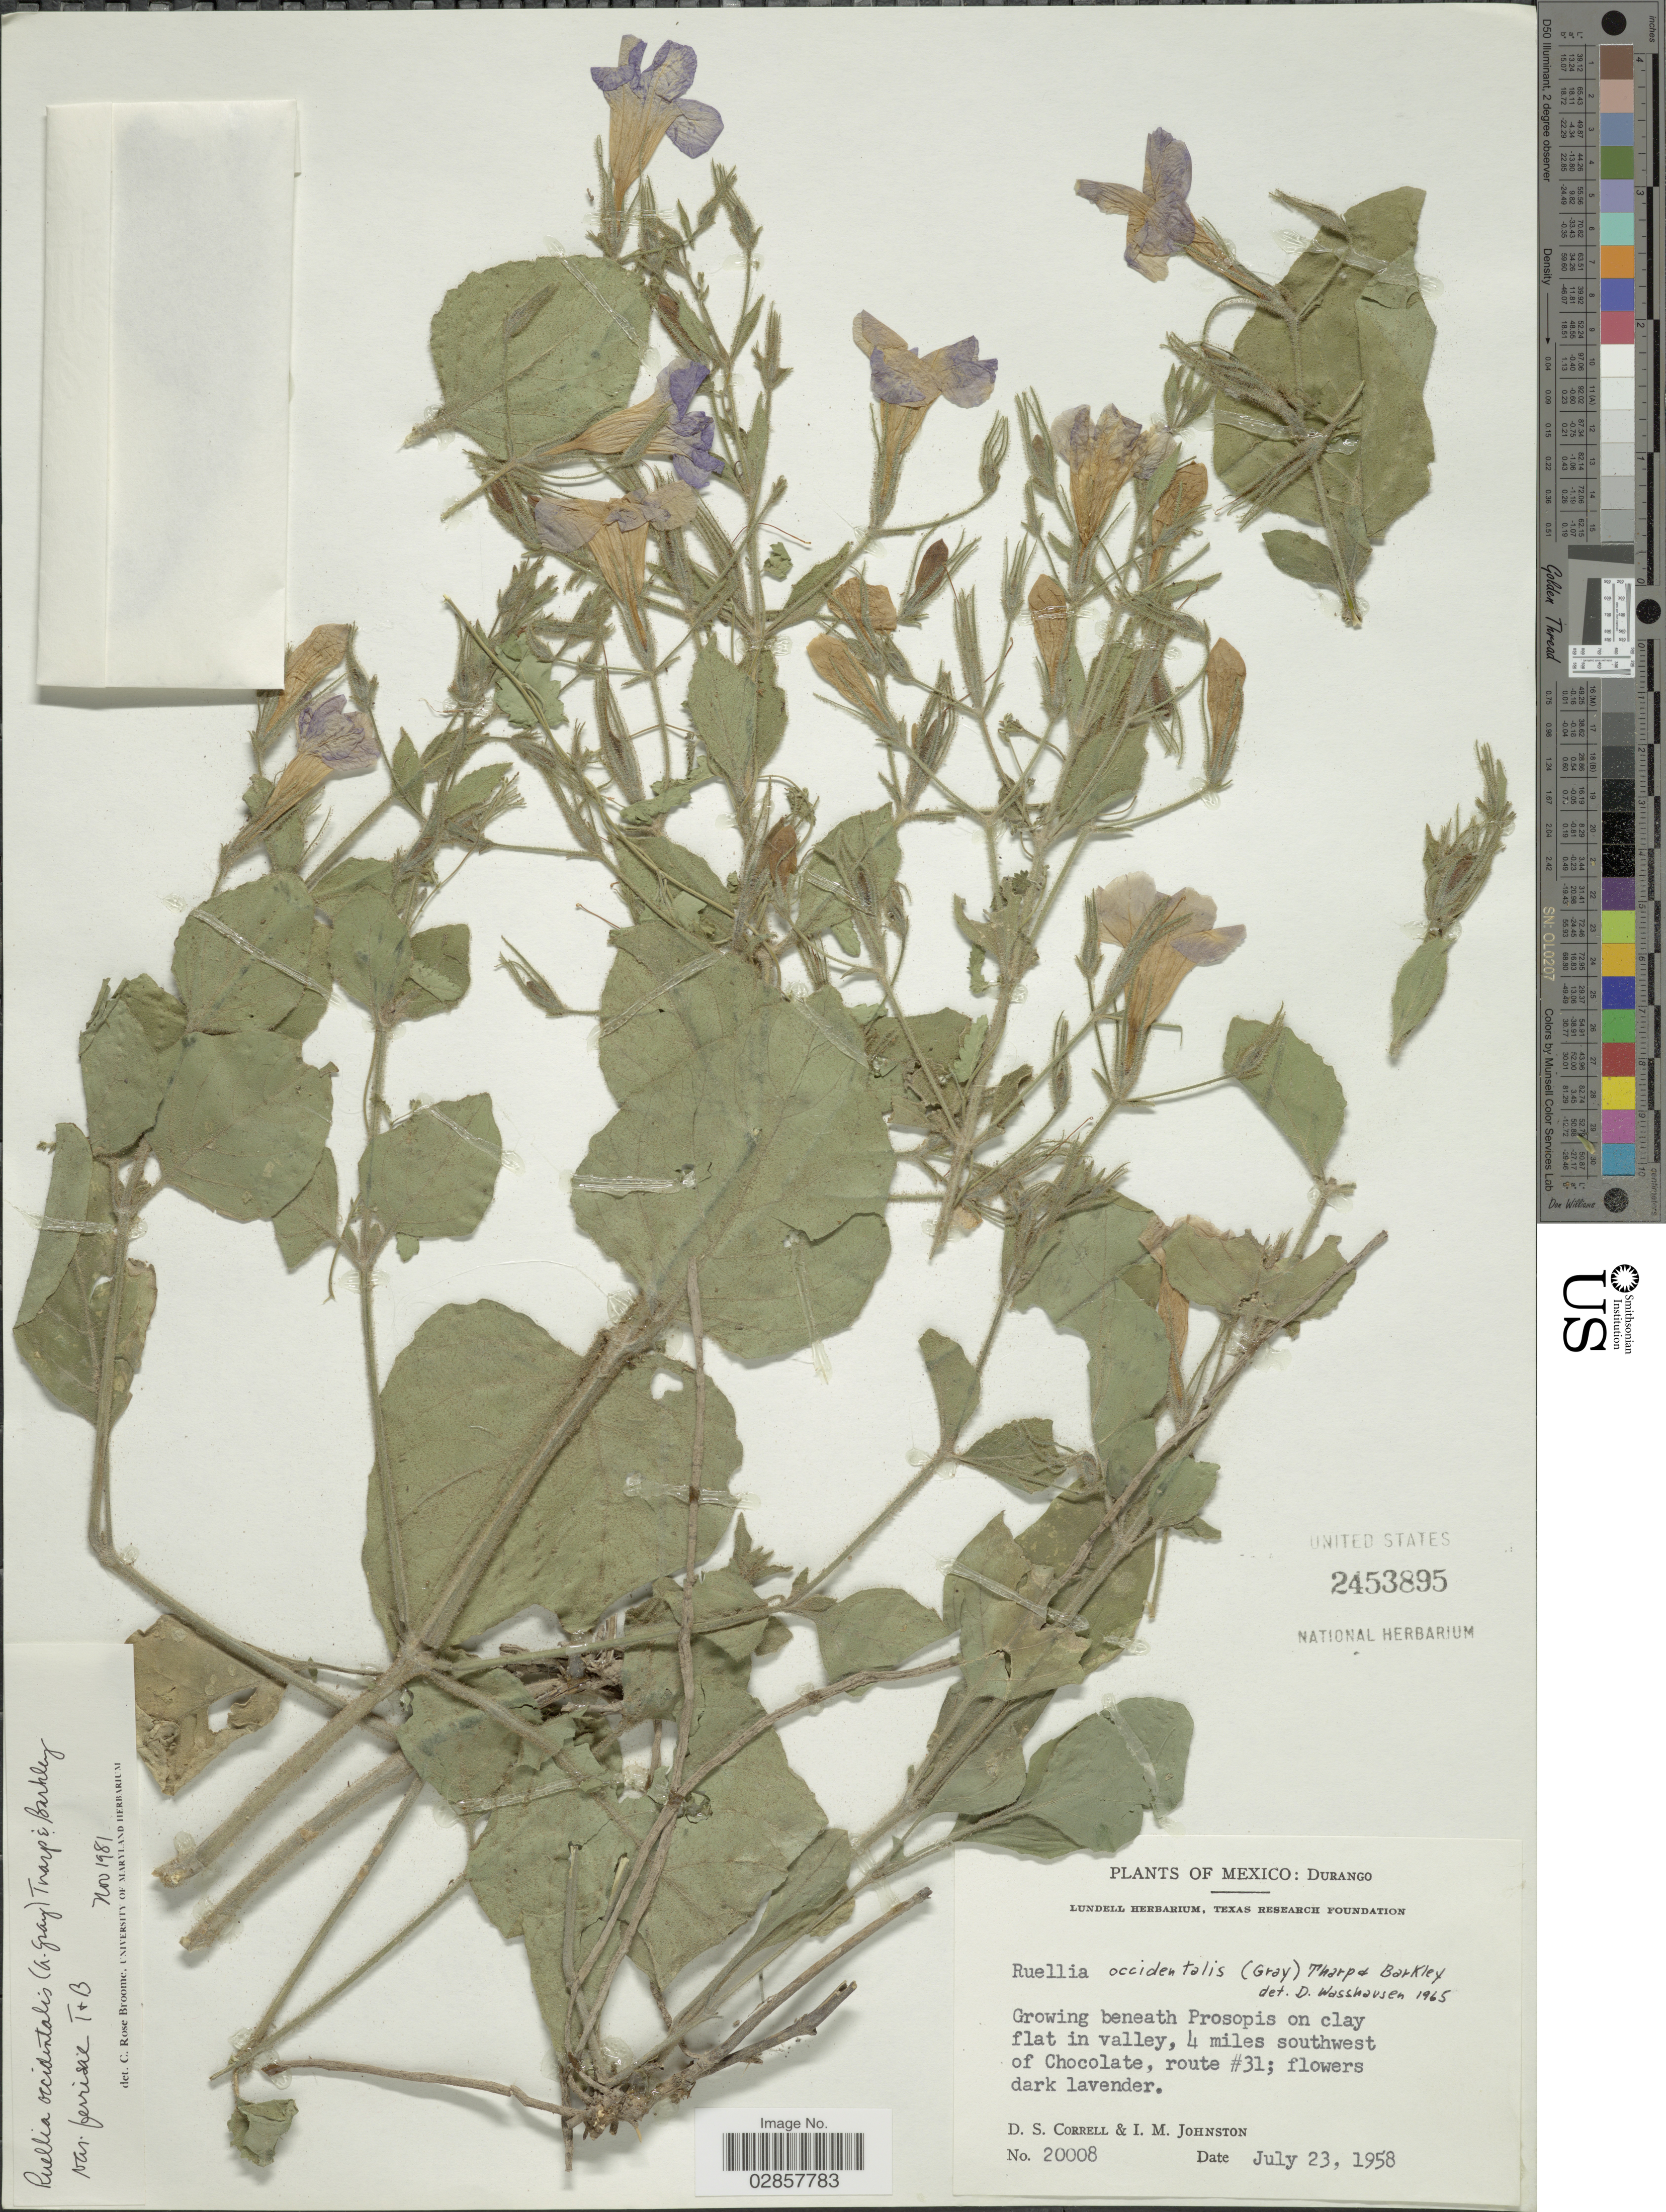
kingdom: Plantae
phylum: Tracheophyta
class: Magnoliopsida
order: Lamiales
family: Acanthaceae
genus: Ruellia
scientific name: Ruellia nudiflora var. glabrata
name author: Leonard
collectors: D. S. Correll & I.M. Johnston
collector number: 20008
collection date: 1958-07-23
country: Mexico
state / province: Durango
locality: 4 miles southwest of Chocolate, route # 31.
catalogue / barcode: US 2453895